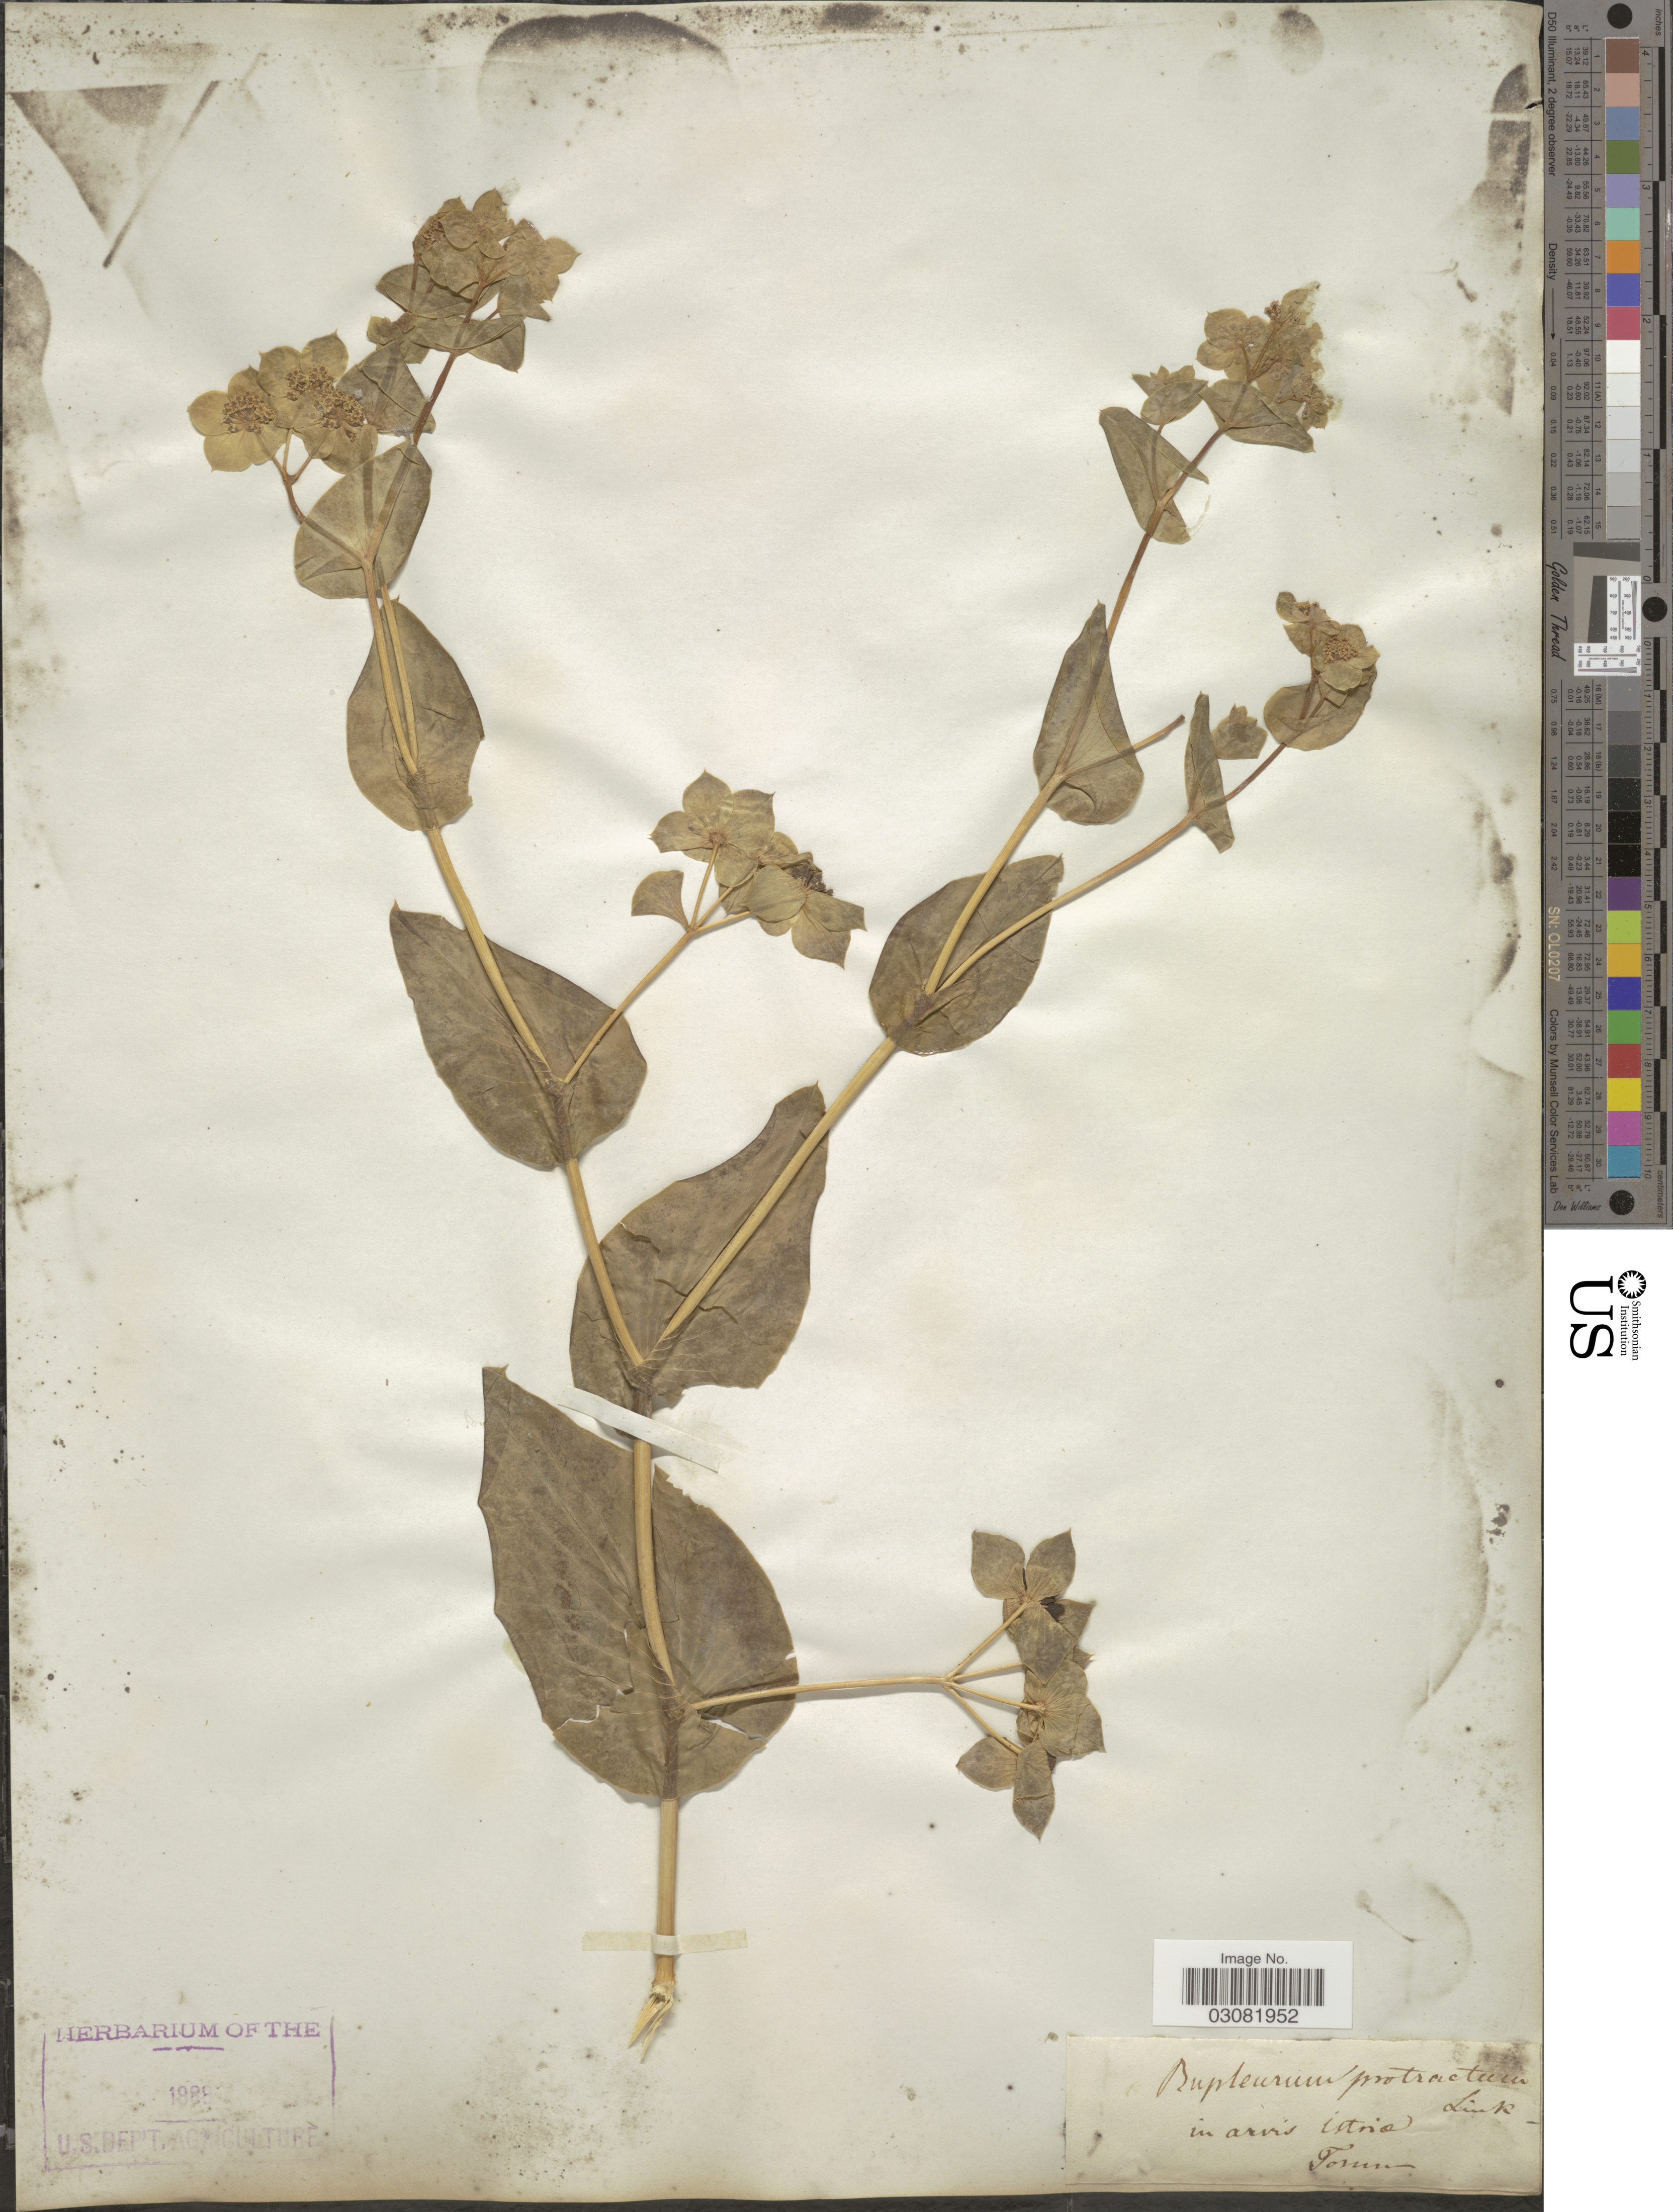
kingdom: Plantae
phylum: Tracheophyta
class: Magnoliopsida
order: Apiales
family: Apiaceae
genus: Bupleurum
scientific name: Bupleurum subovatum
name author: Link ex Spreng.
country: Croatia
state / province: Istria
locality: In arvis (istria).